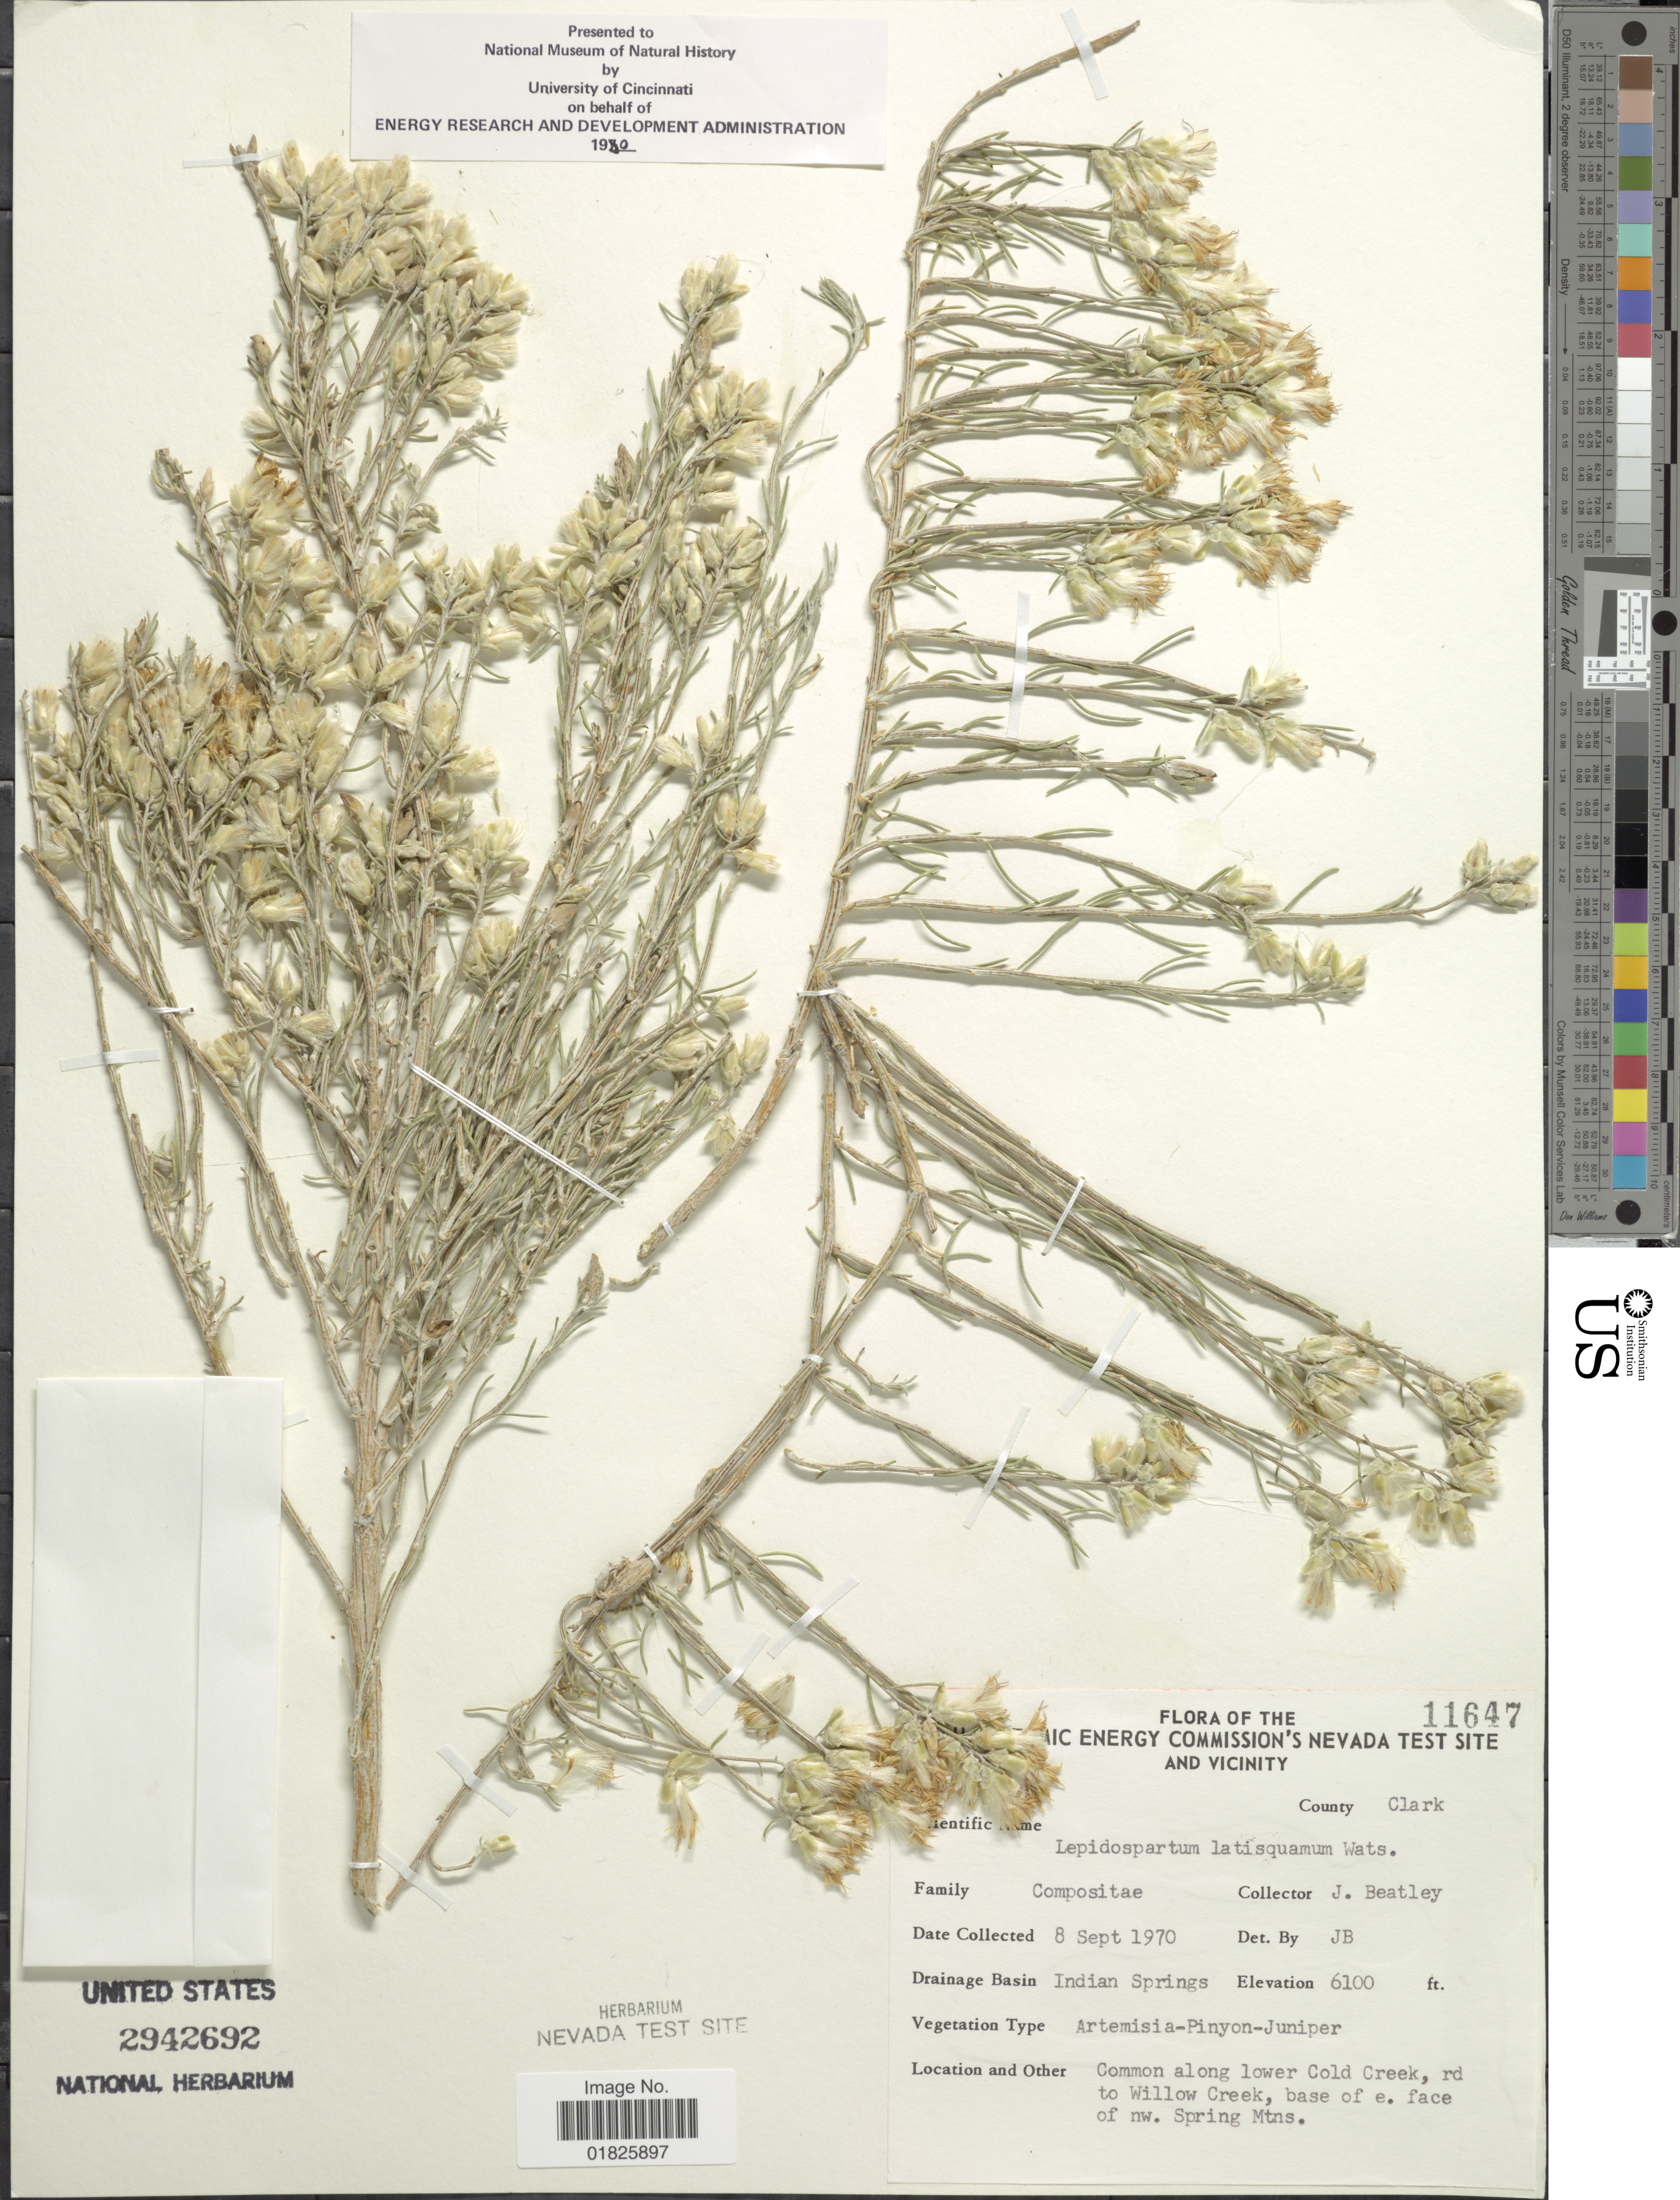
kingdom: Plantae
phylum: Tracheophyta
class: Magnoliopsida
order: Asterales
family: Asteraceae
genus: Lepidospartum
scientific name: Lepidospartum latisquamum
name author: S. Watson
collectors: J. C. Beatley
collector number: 11647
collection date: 1970-09-08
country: United States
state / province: Nevada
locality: County Clark, Indian Springs, lower Cold Creek, rd to Willow Creek, base of e. face of nw. Spring Mtns.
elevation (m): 1859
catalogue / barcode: US 2942692